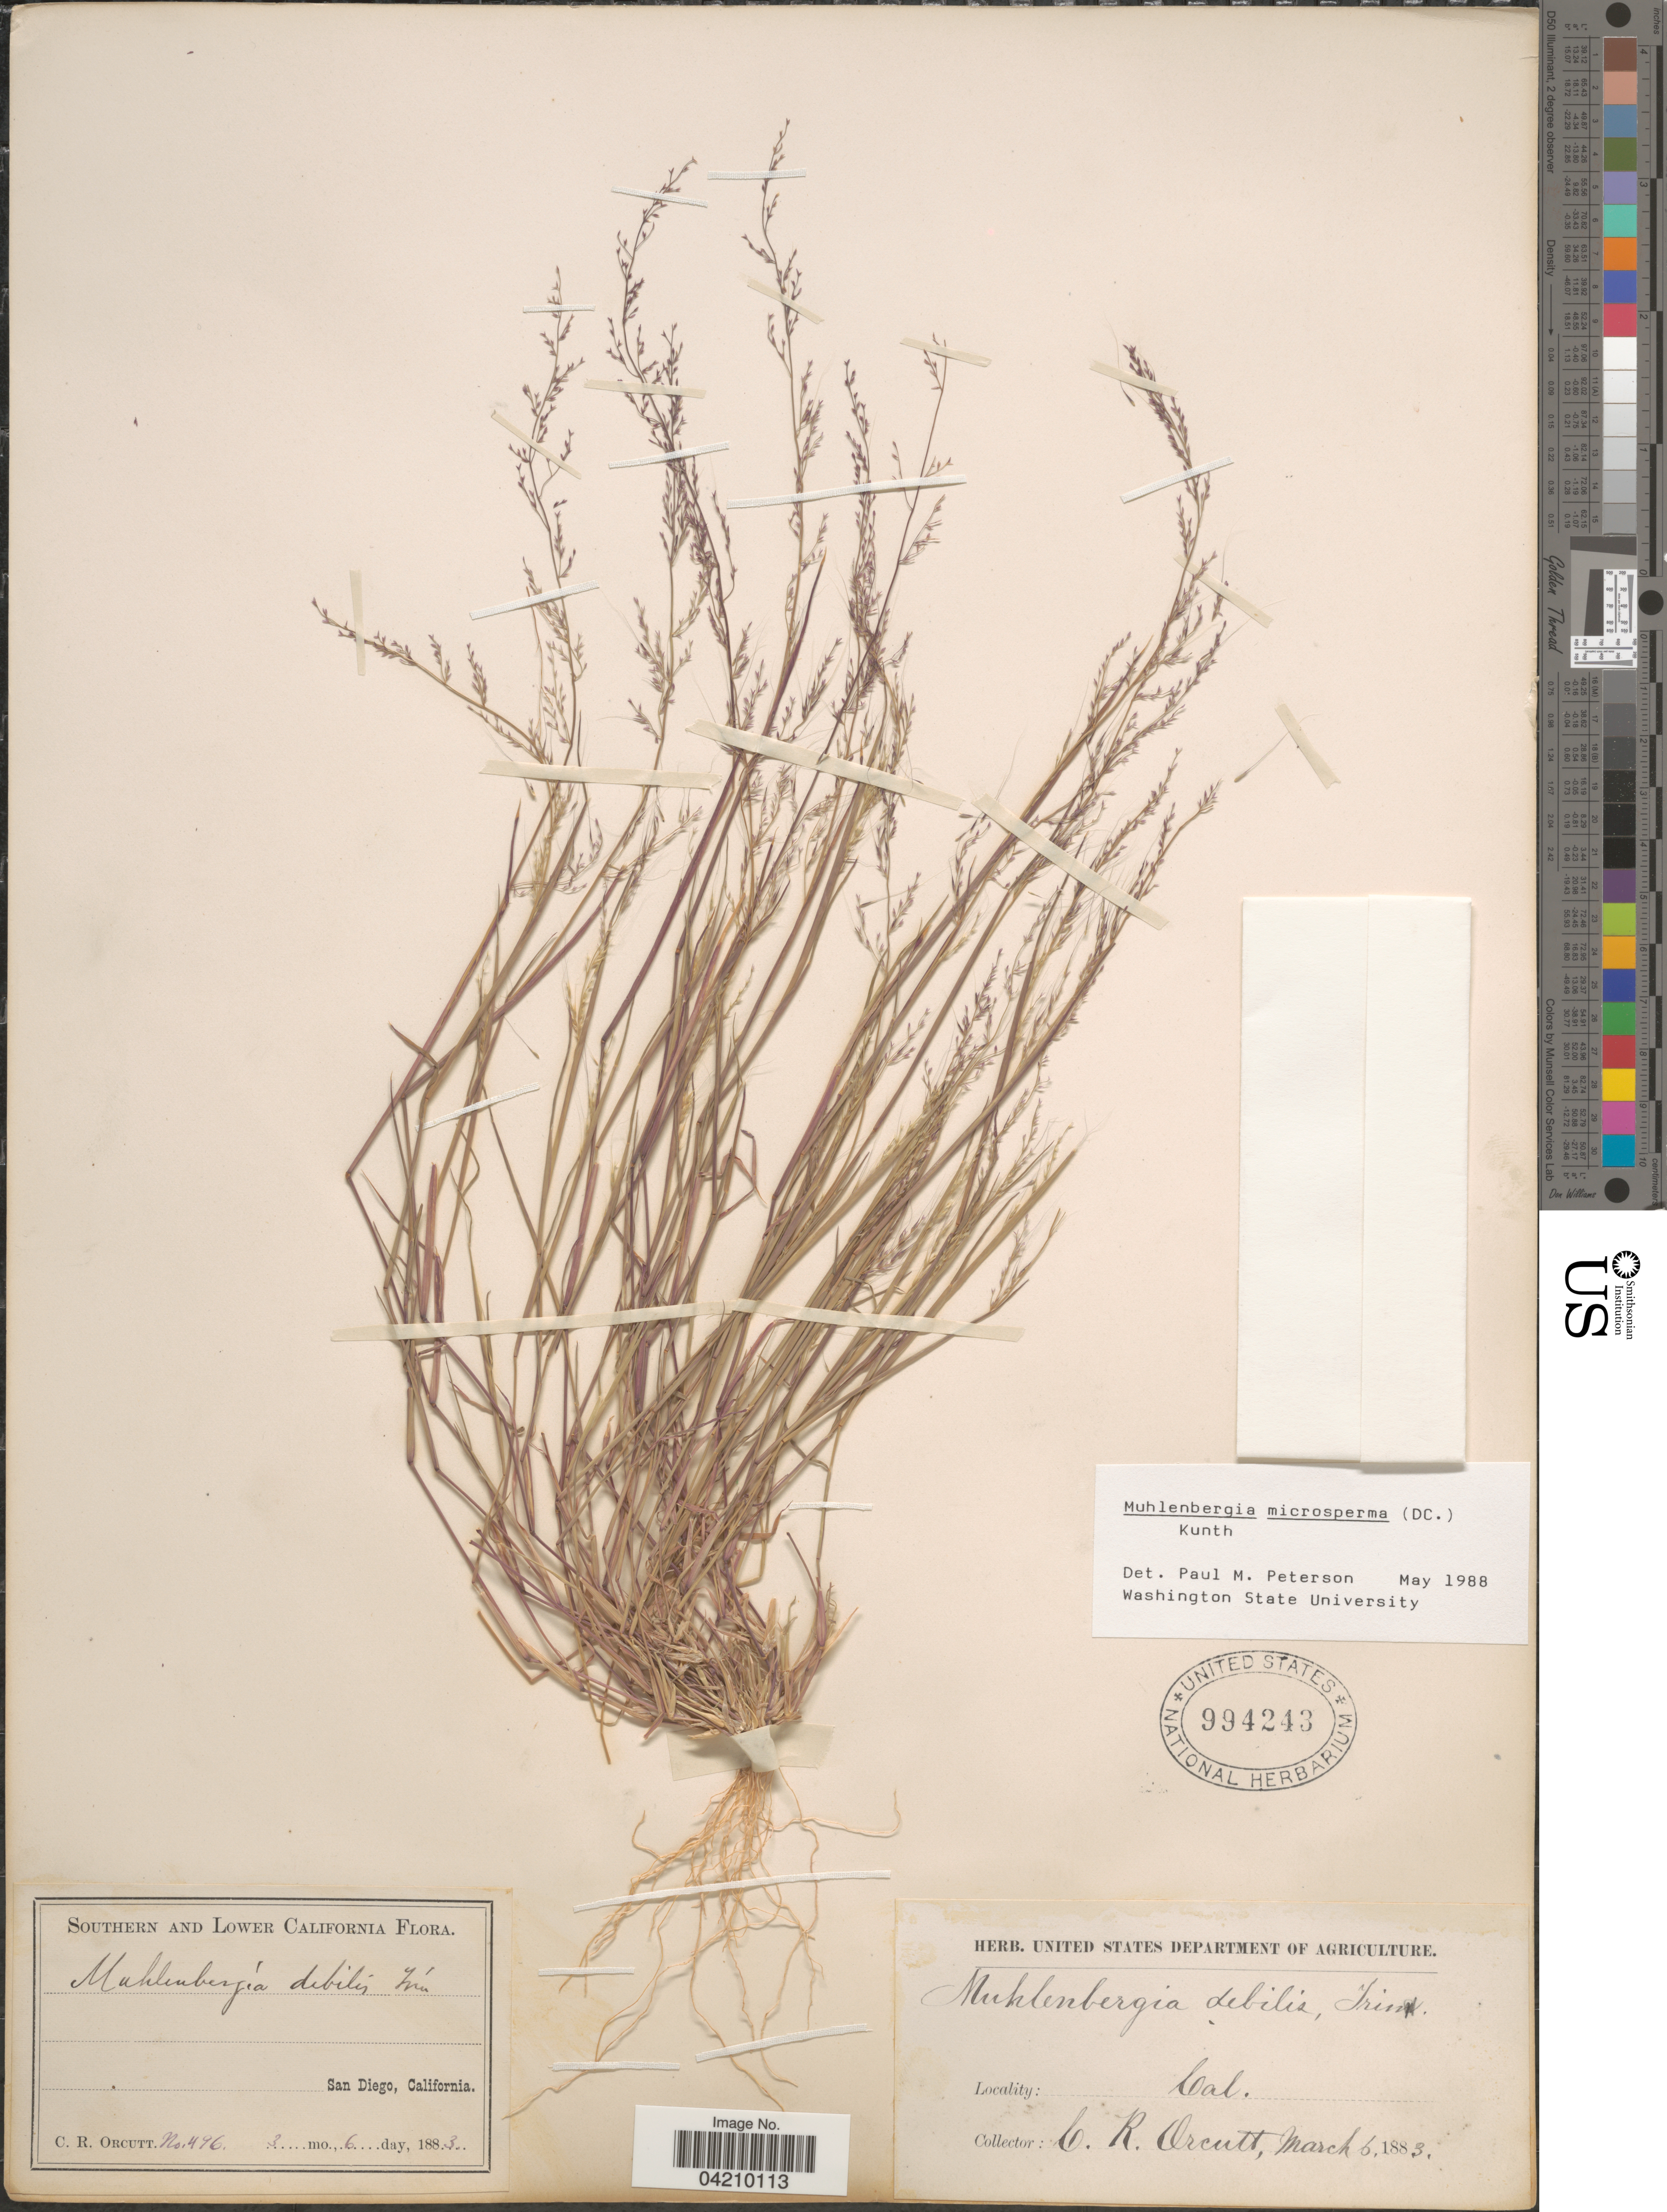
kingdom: Plantae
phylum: Tracheophyta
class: Liliopsida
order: Poales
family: Poaceae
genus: Muhlenbergia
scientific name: Muhlenbergia microsperma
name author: (DC.) Kunth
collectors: C. R. Orcutt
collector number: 496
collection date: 1883-03-06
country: United States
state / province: California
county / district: San Diego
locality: Southern California. San Diego.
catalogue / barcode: US 994243